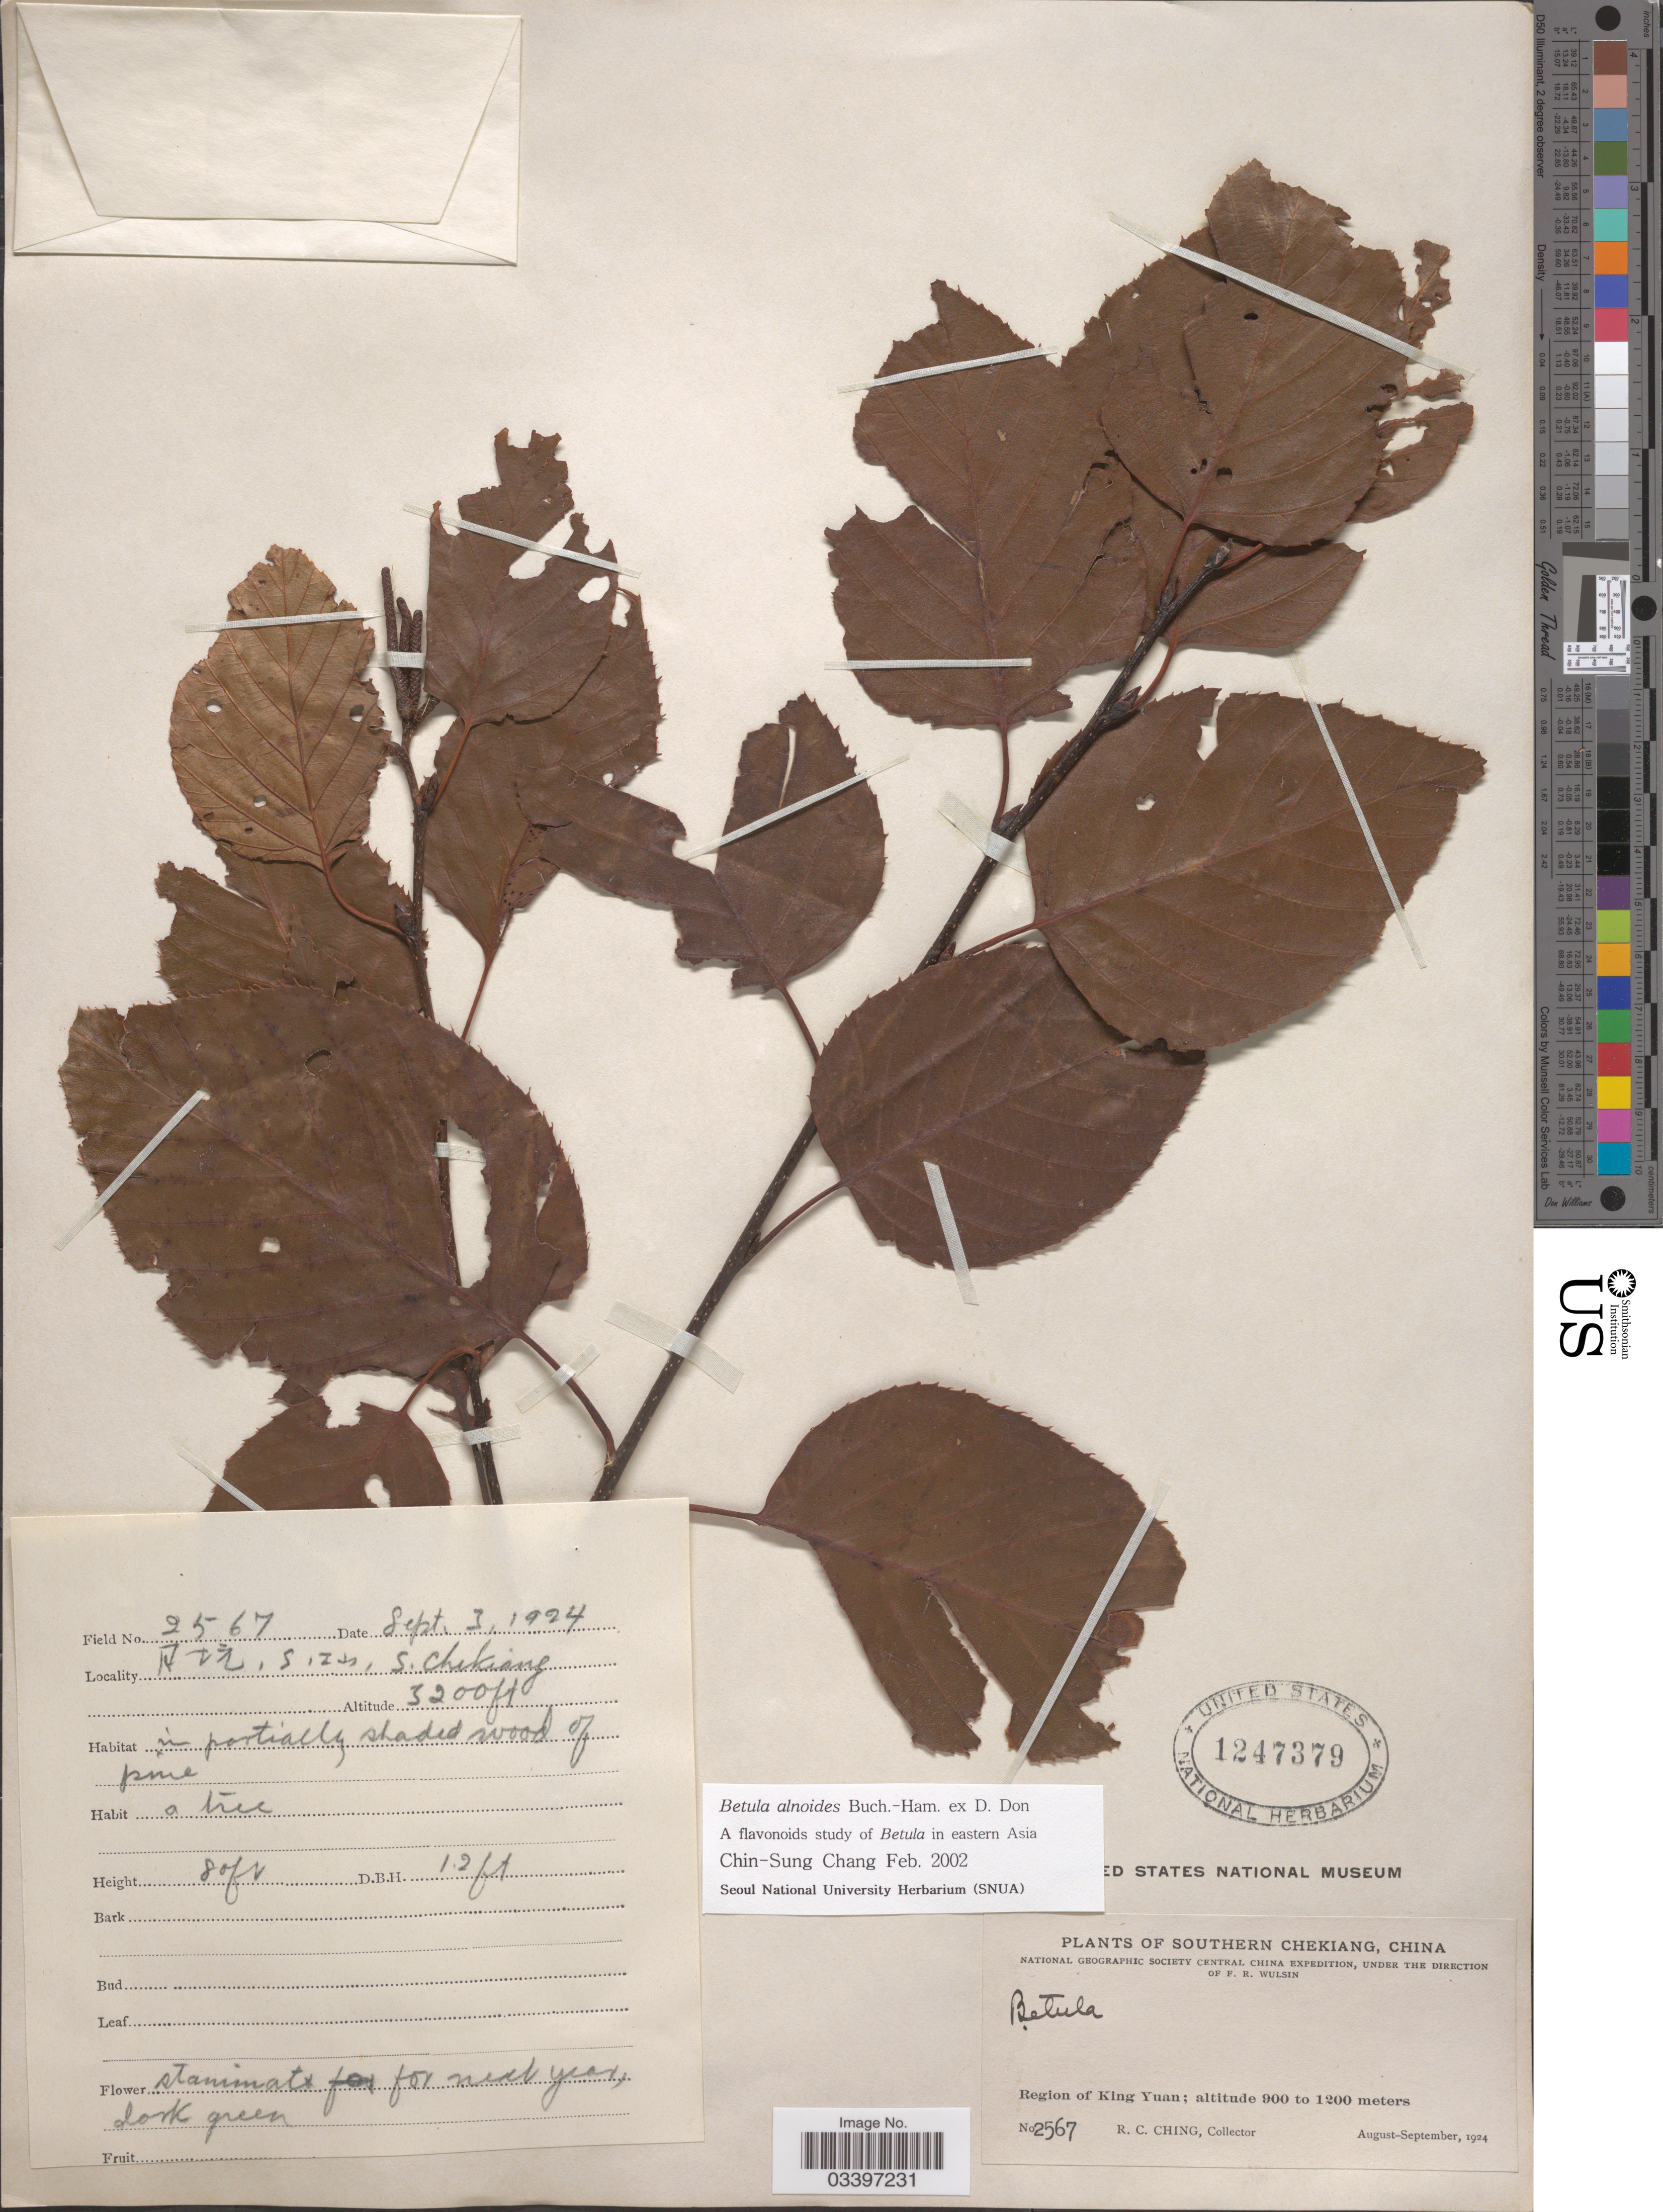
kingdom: Plantae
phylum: Tracheophyta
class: Magnoliopsida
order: Fagales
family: Betulaceae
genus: Betula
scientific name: Betula alnoides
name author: Buch.-Ham. ex D. Don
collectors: R. C. Ching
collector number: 2567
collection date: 1924-09-03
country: China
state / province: Zhejiang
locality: Southern Chekiang. Central China. Region of King Yuan.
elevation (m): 975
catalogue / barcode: US 1247379